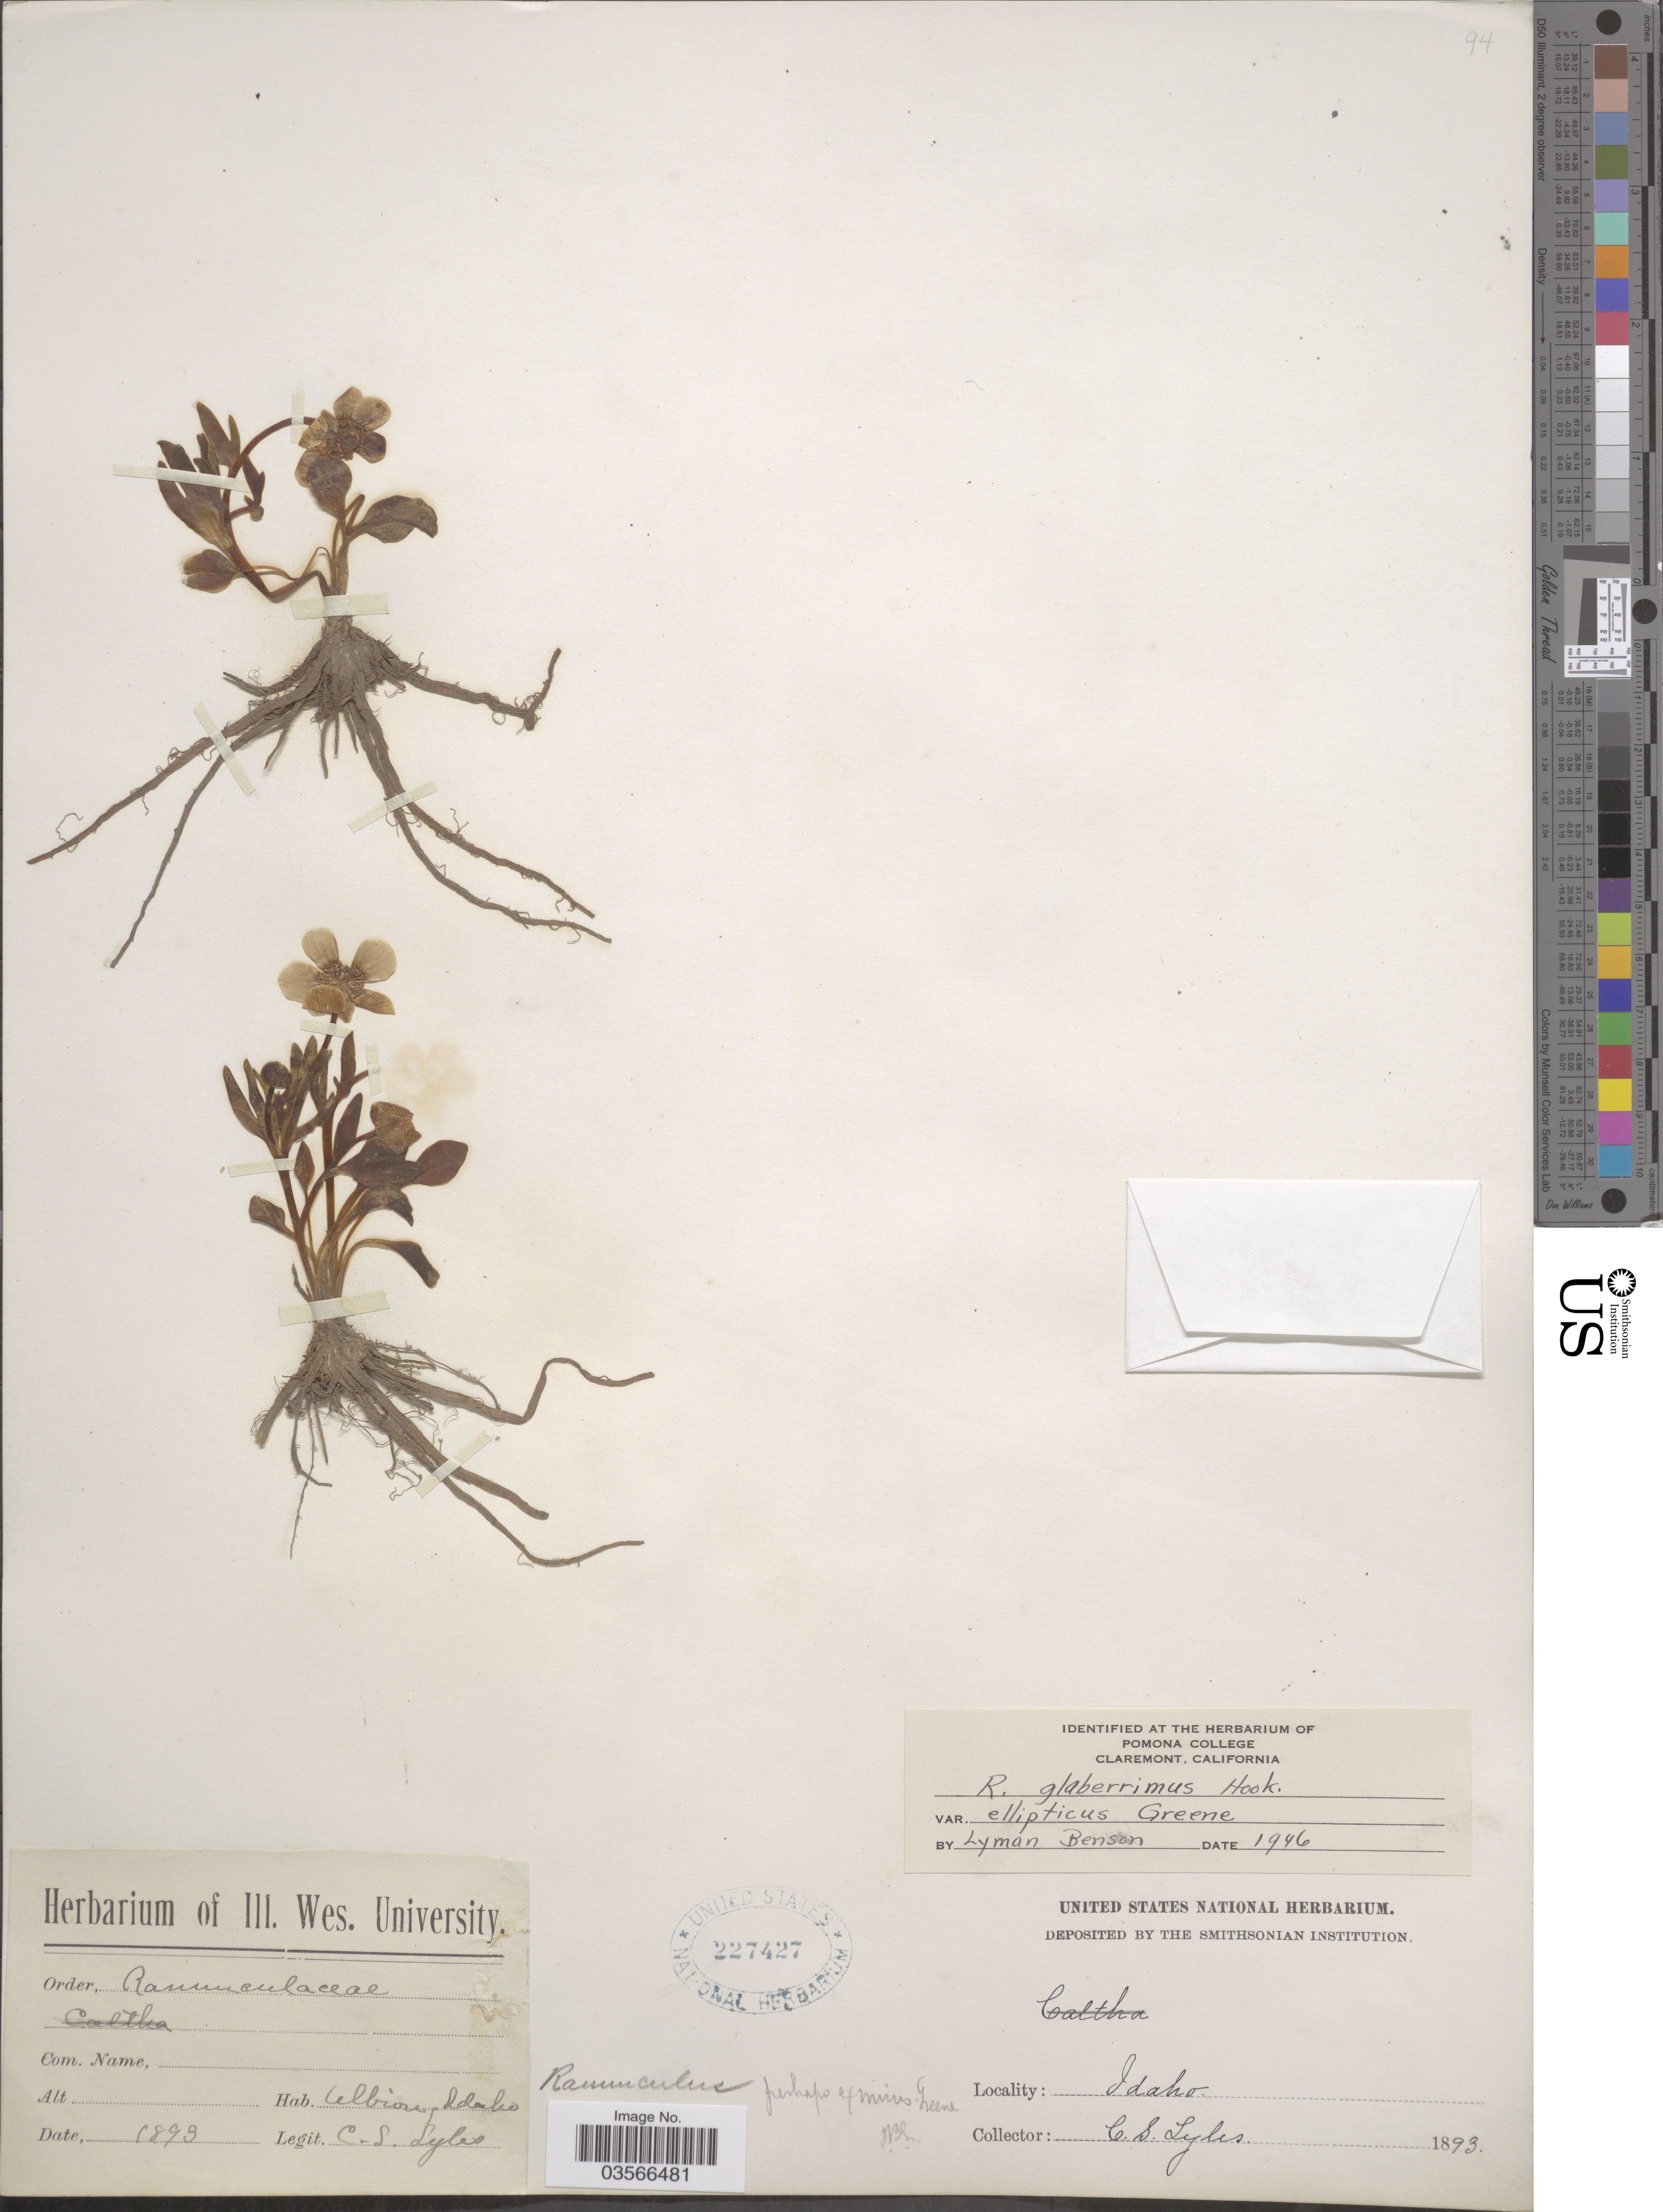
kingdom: Plantae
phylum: Tracheophyta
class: Magnoliopsida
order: Ranunculales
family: Ranunculaceae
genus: Ranunculus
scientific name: Ranunculus glaberrimus var. ellipticus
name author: (Greene) Greene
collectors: C. Lyles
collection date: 1893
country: United States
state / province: Idaho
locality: Albion.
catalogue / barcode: US 227427